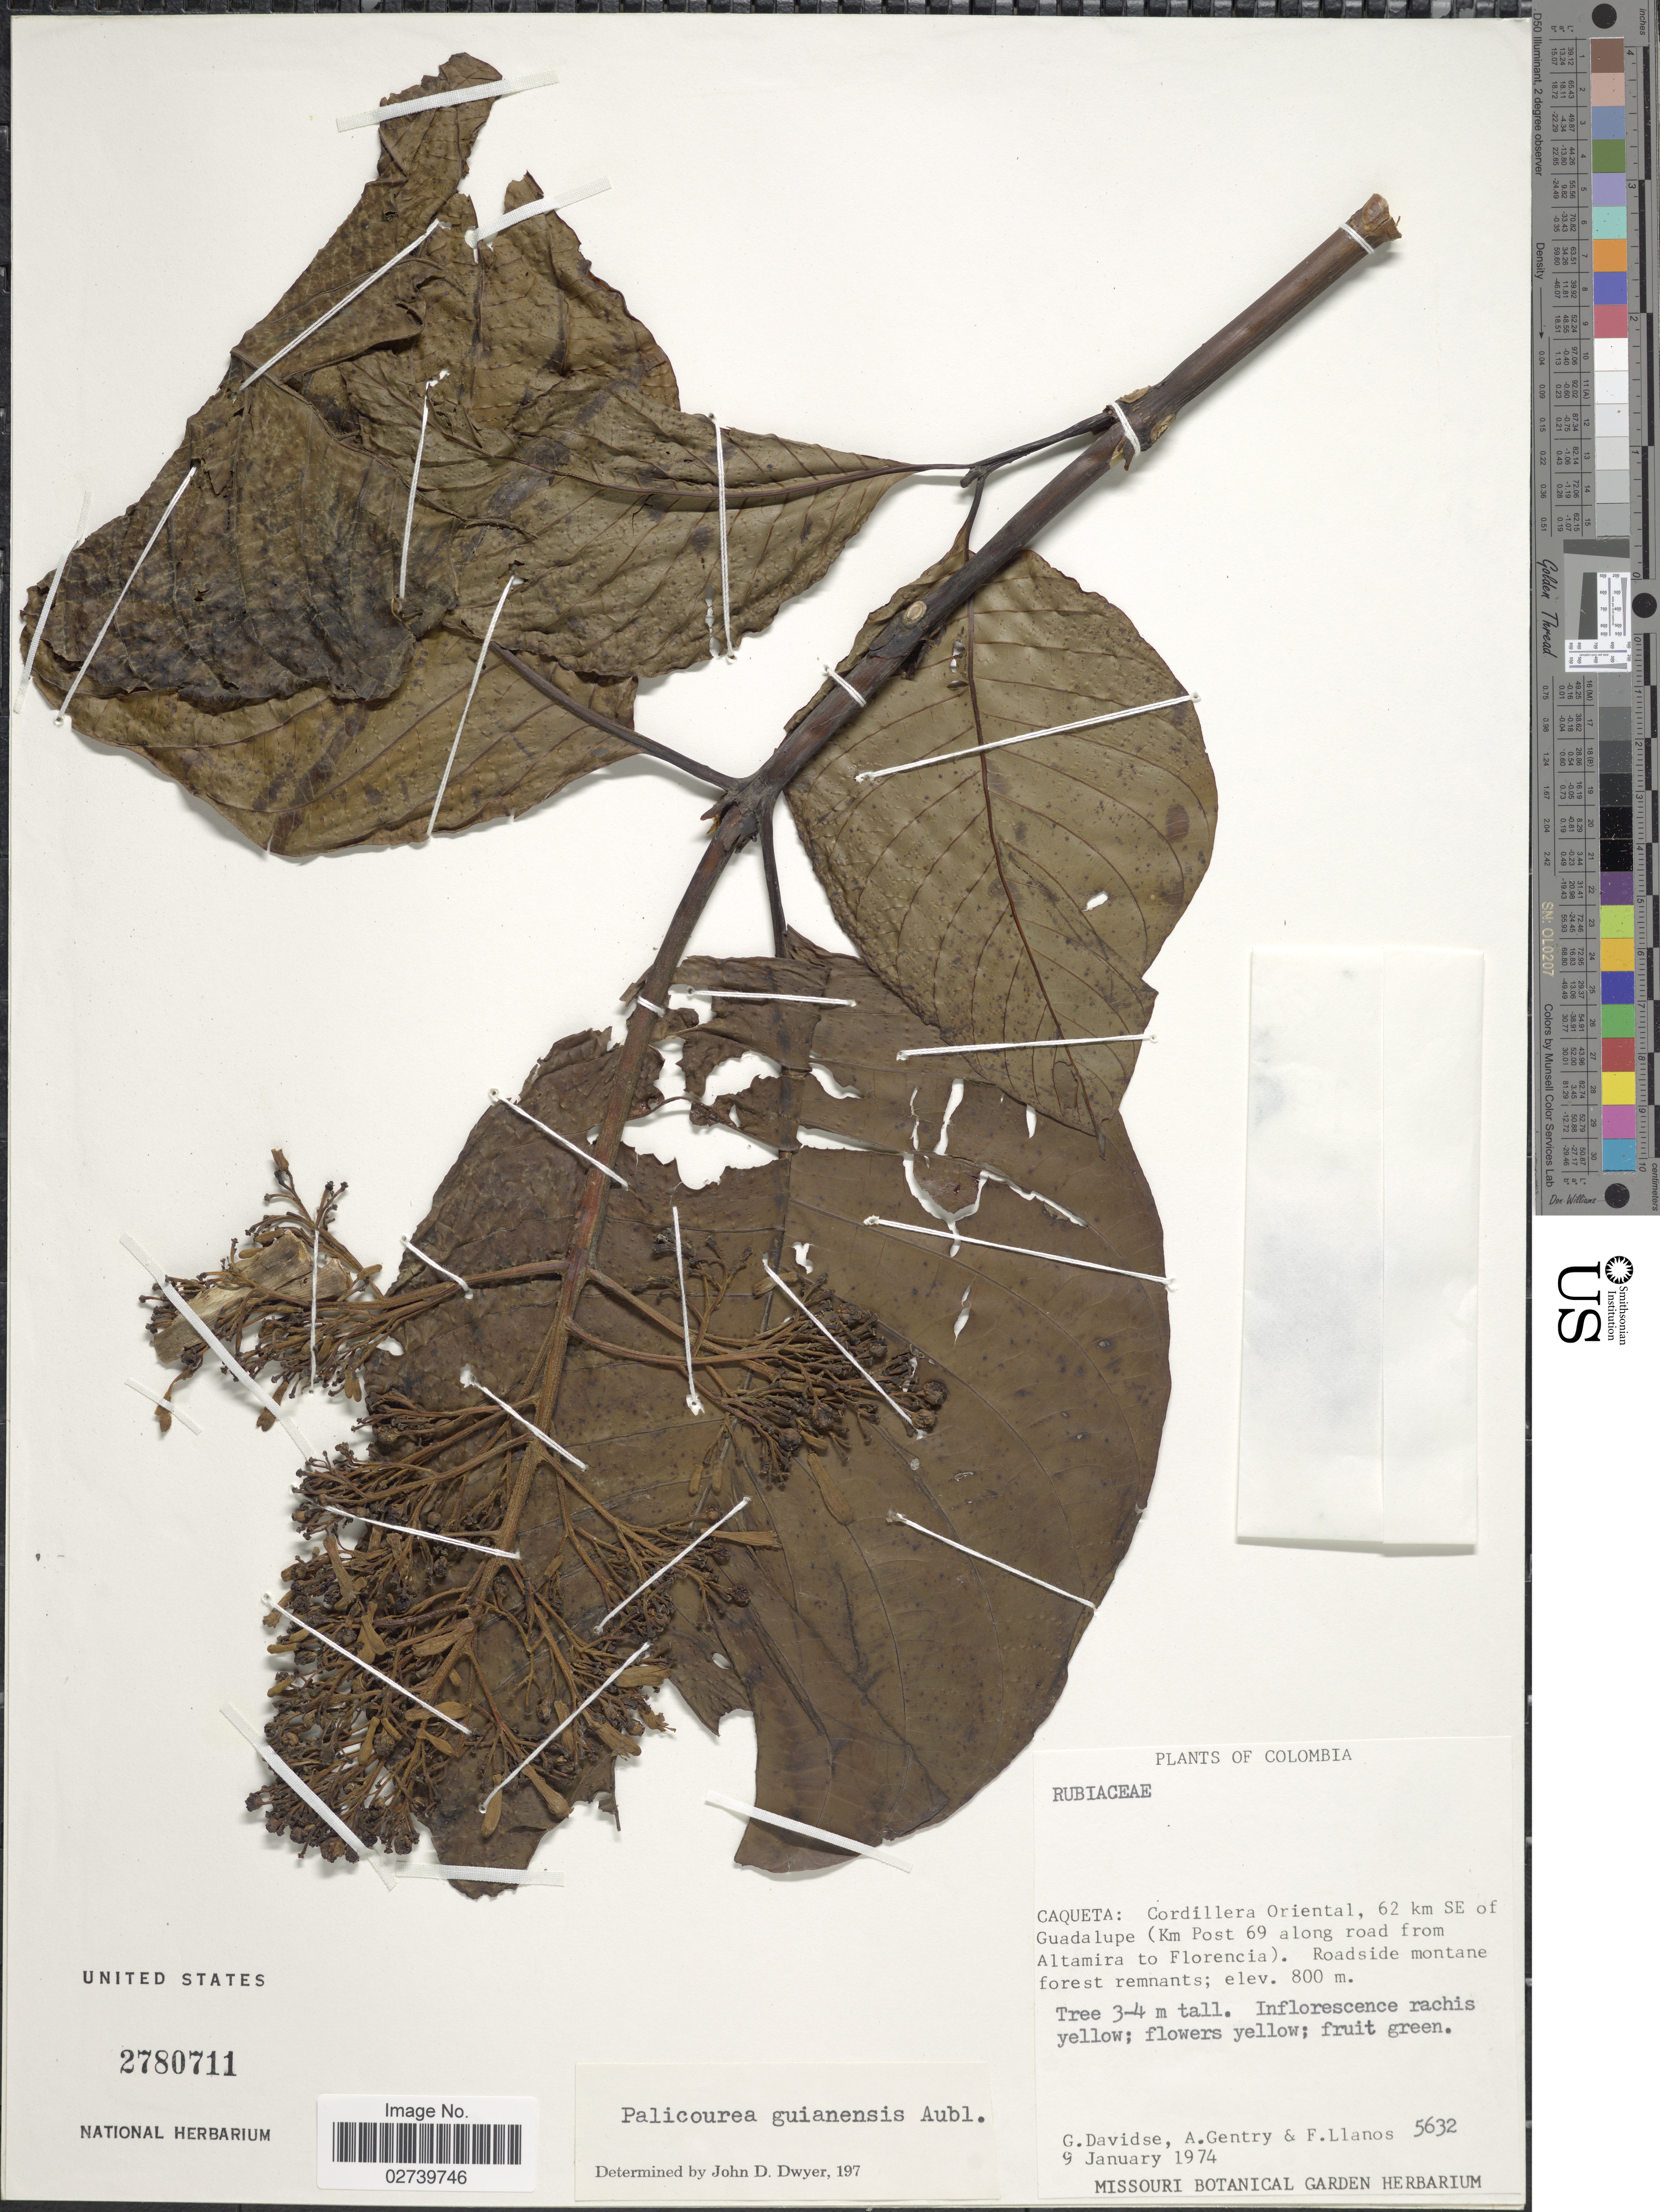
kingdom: Plantae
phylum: Tracheophyta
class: Magnoliopsida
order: Gentianales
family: Rubiaceae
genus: Palicourea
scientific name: Palicourea guianensis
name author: Aubl.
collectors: G. Davidse, A. H. Gentry & F. Llanos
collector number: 5632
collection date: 1974-01-09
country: Colombia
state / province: Caquetá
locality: Cordillera Oriental, 62 km SE of Guadalupe (Km Post 69 along road from Altamira to Florencia)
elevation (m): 800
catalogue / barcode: US 2780711